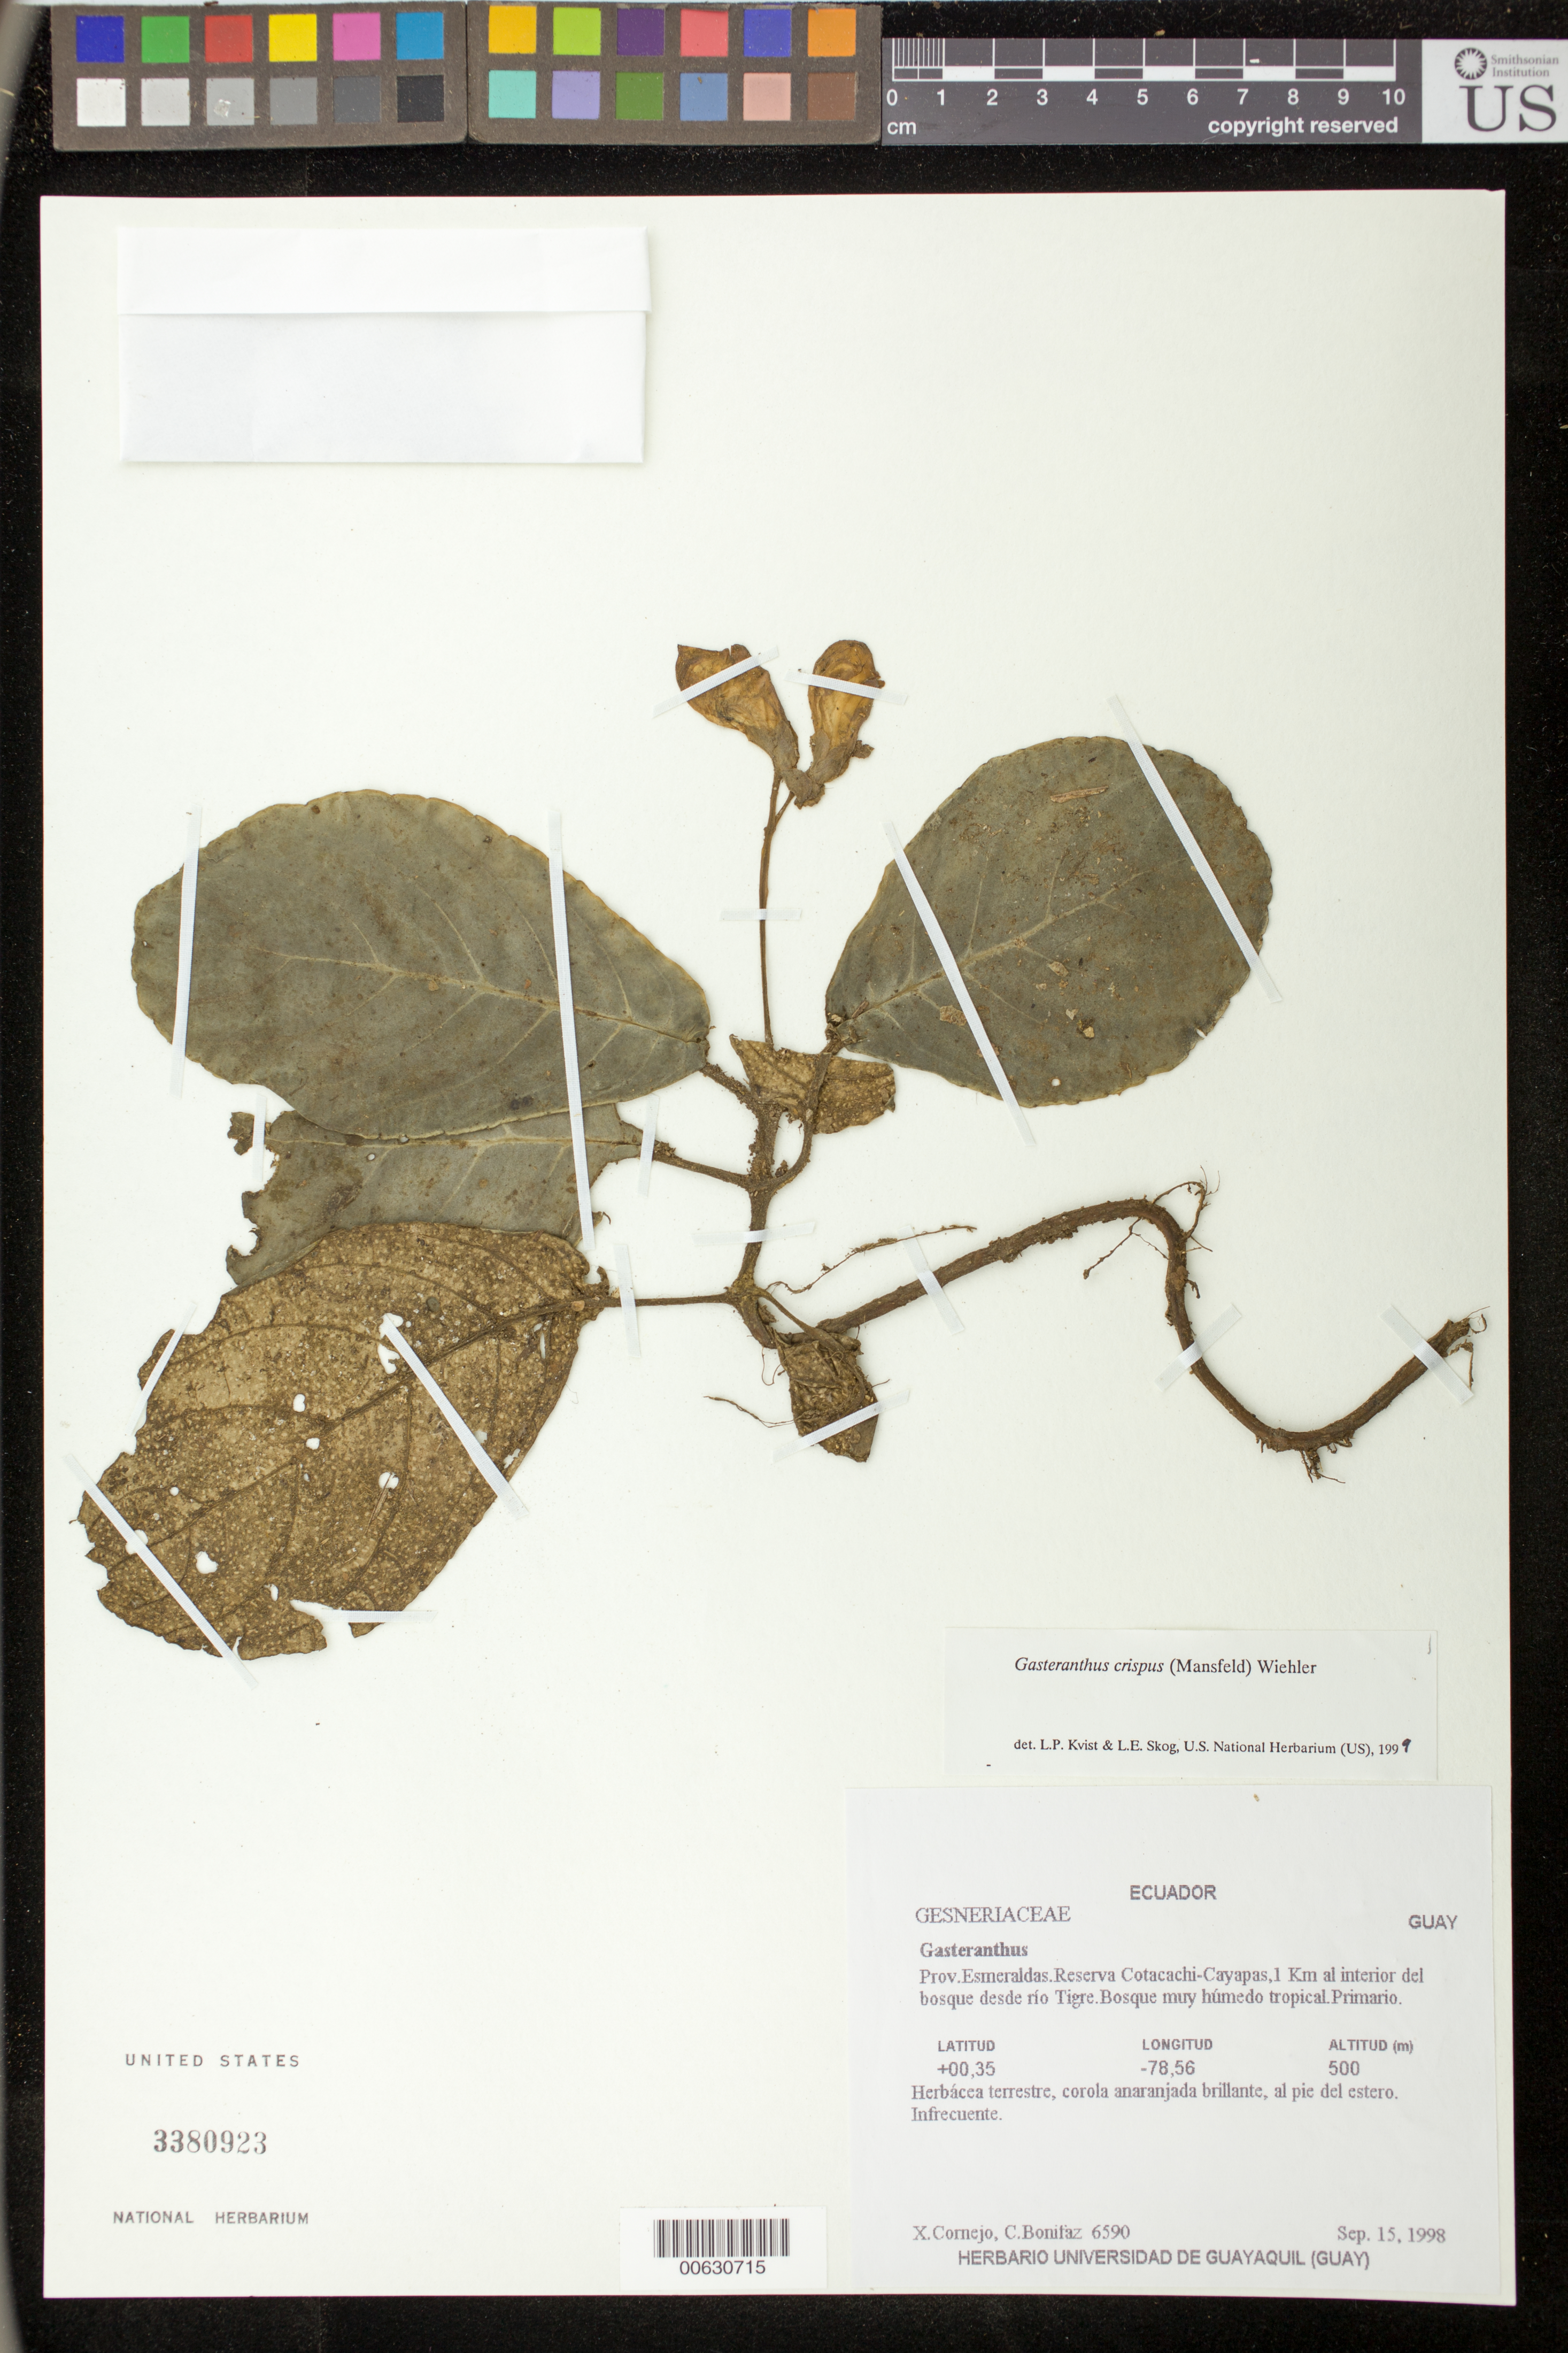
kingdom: Plantae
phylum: Tracheophyta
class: Magnoliopsida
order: Lamiales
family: Gesneriaceae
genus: Gasteranthus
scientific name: Gasteranthus crispus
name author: (Mansf.) Wiehler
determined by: Skog, Laurence E.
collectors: X. F. Cornejo & C. Bonifaz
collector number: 6590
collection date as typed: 15 Sep 1998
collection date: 1998-09-15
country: Ecuador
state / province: Esmeraldas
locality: Reserva Cotacachi-Cayapas, 1 km al interior del bosque desde río Tigre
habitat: Bosque muy húmedo tropical; primario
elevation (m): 500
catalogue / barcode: US 3380923